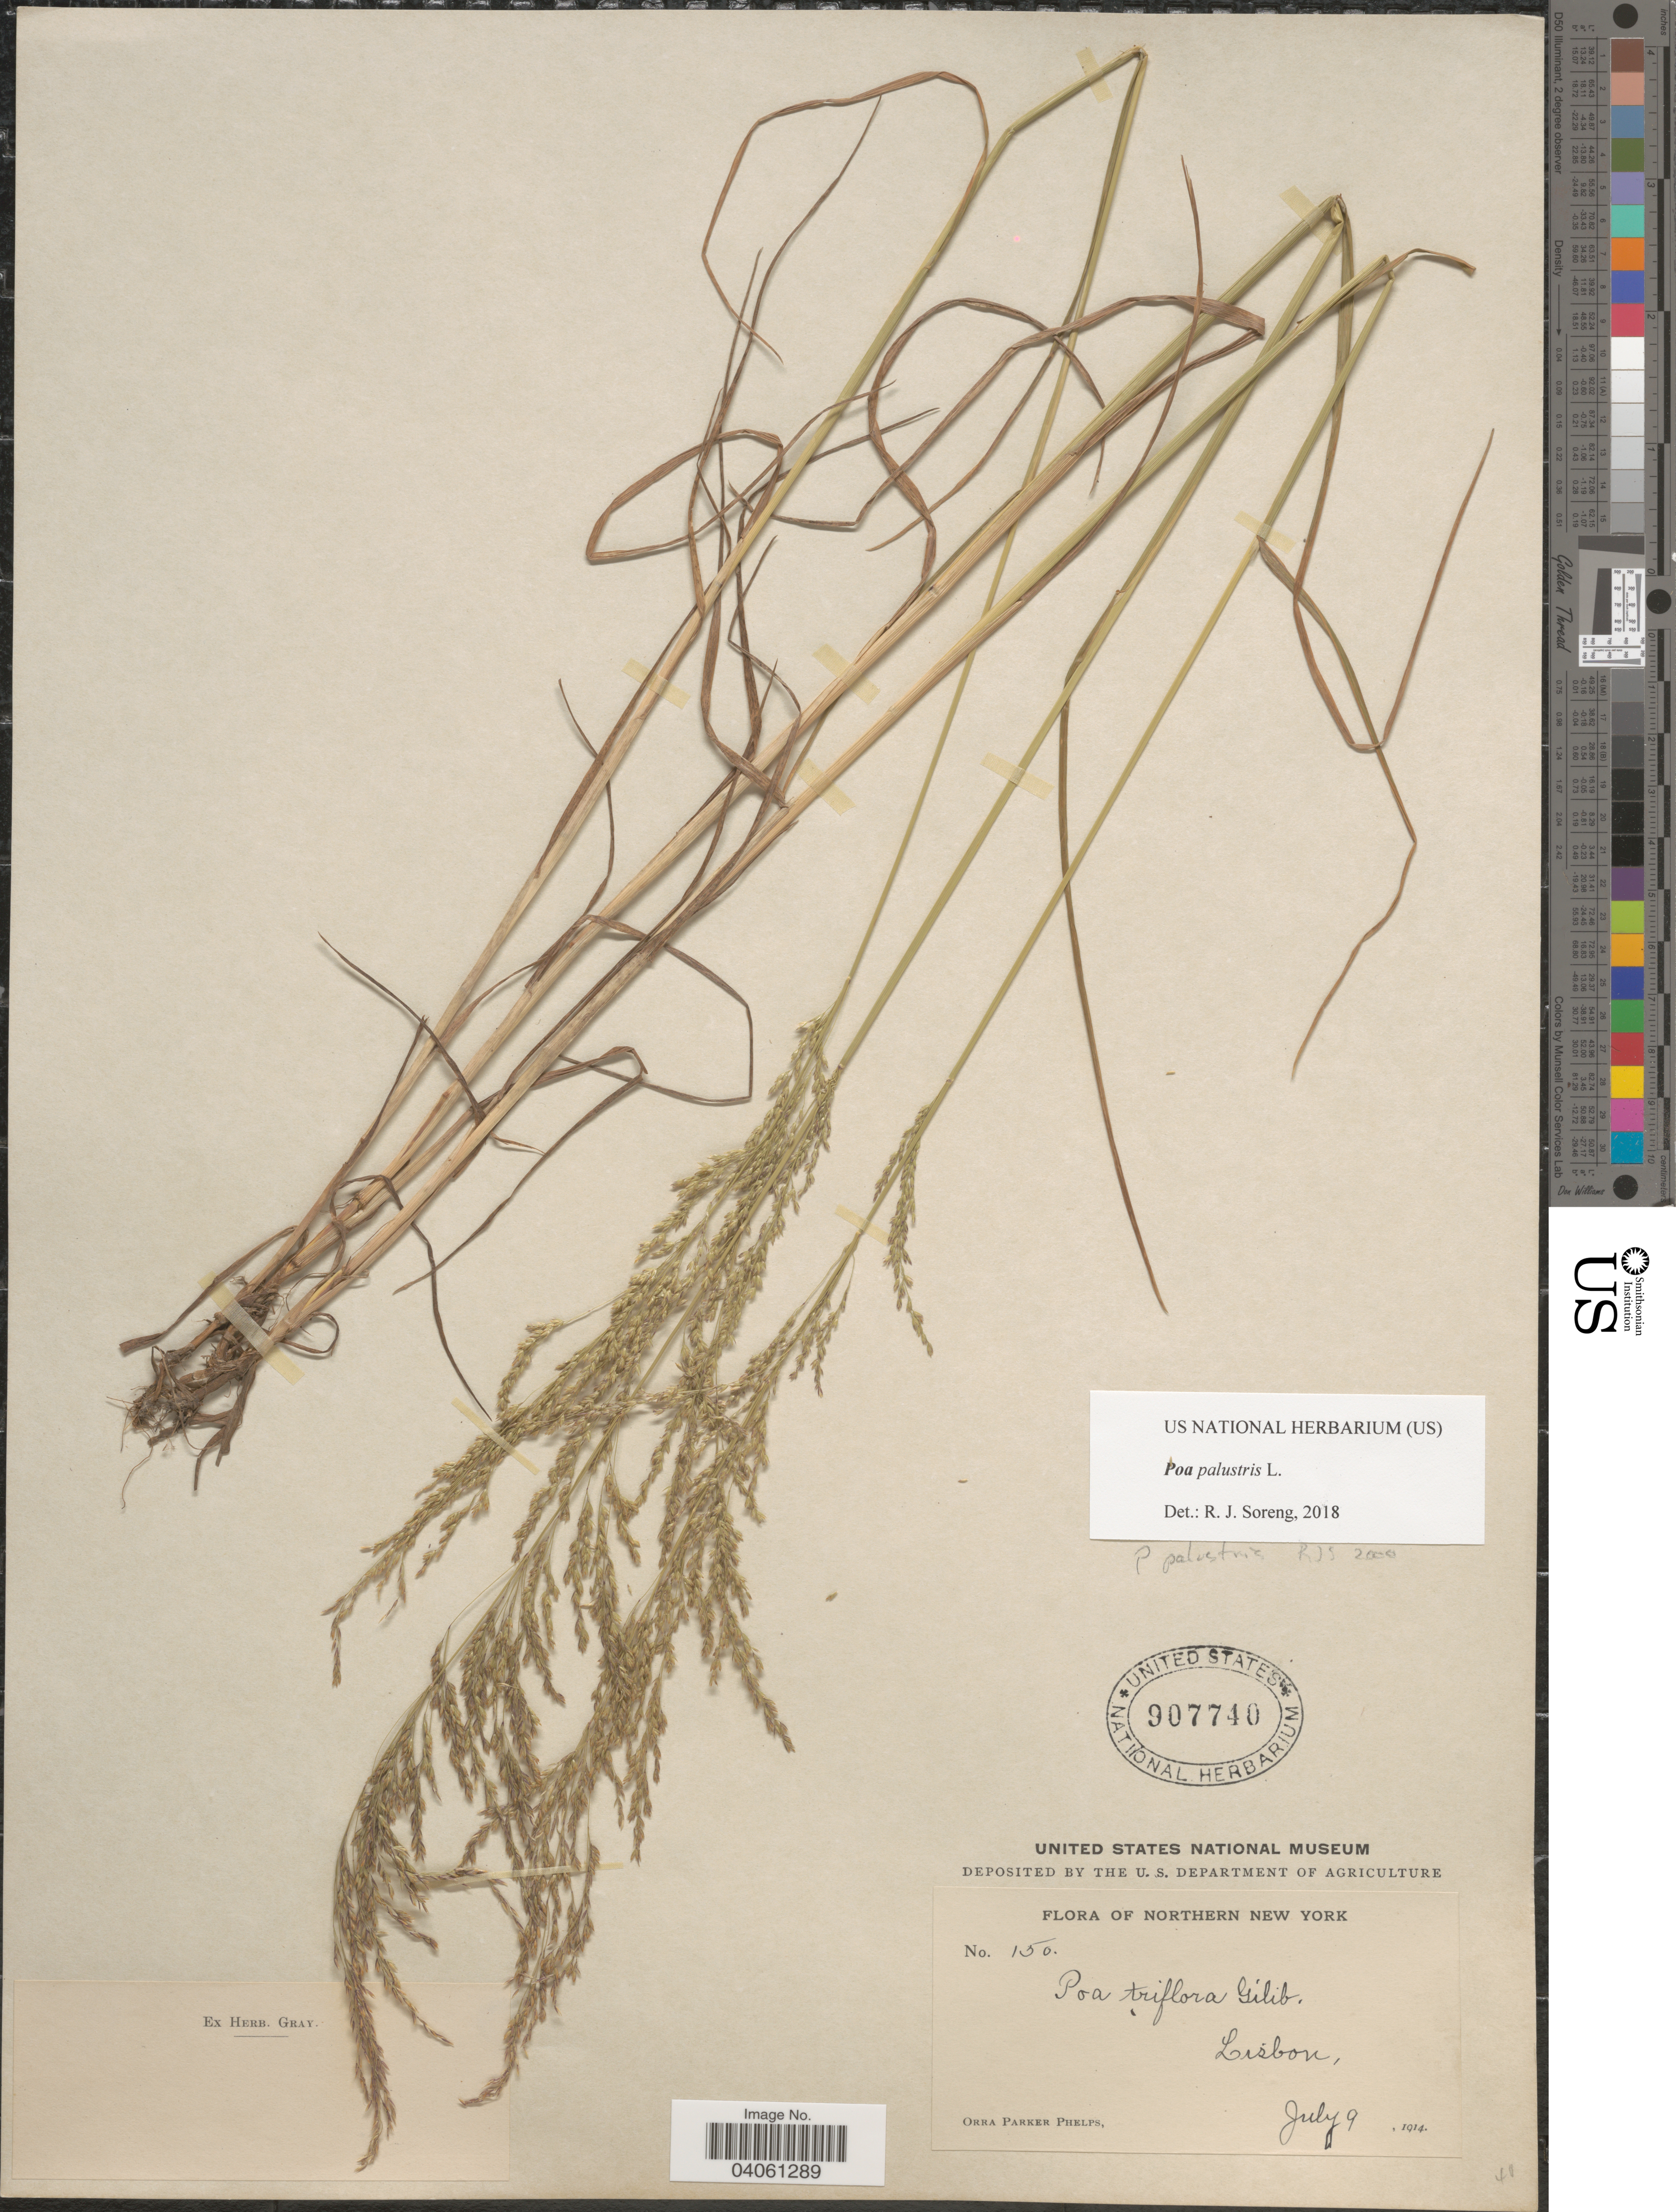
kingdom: Plantae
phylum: Tracheophyta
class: Liliopsida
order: Poales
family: Poaceae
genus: Poa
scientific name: Poa palustris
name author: L.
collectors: O. P. Phelps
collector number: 150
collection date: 1914-07-09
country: United States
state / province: New York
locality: Northern New York. Lisbon.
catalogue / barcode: US 907740